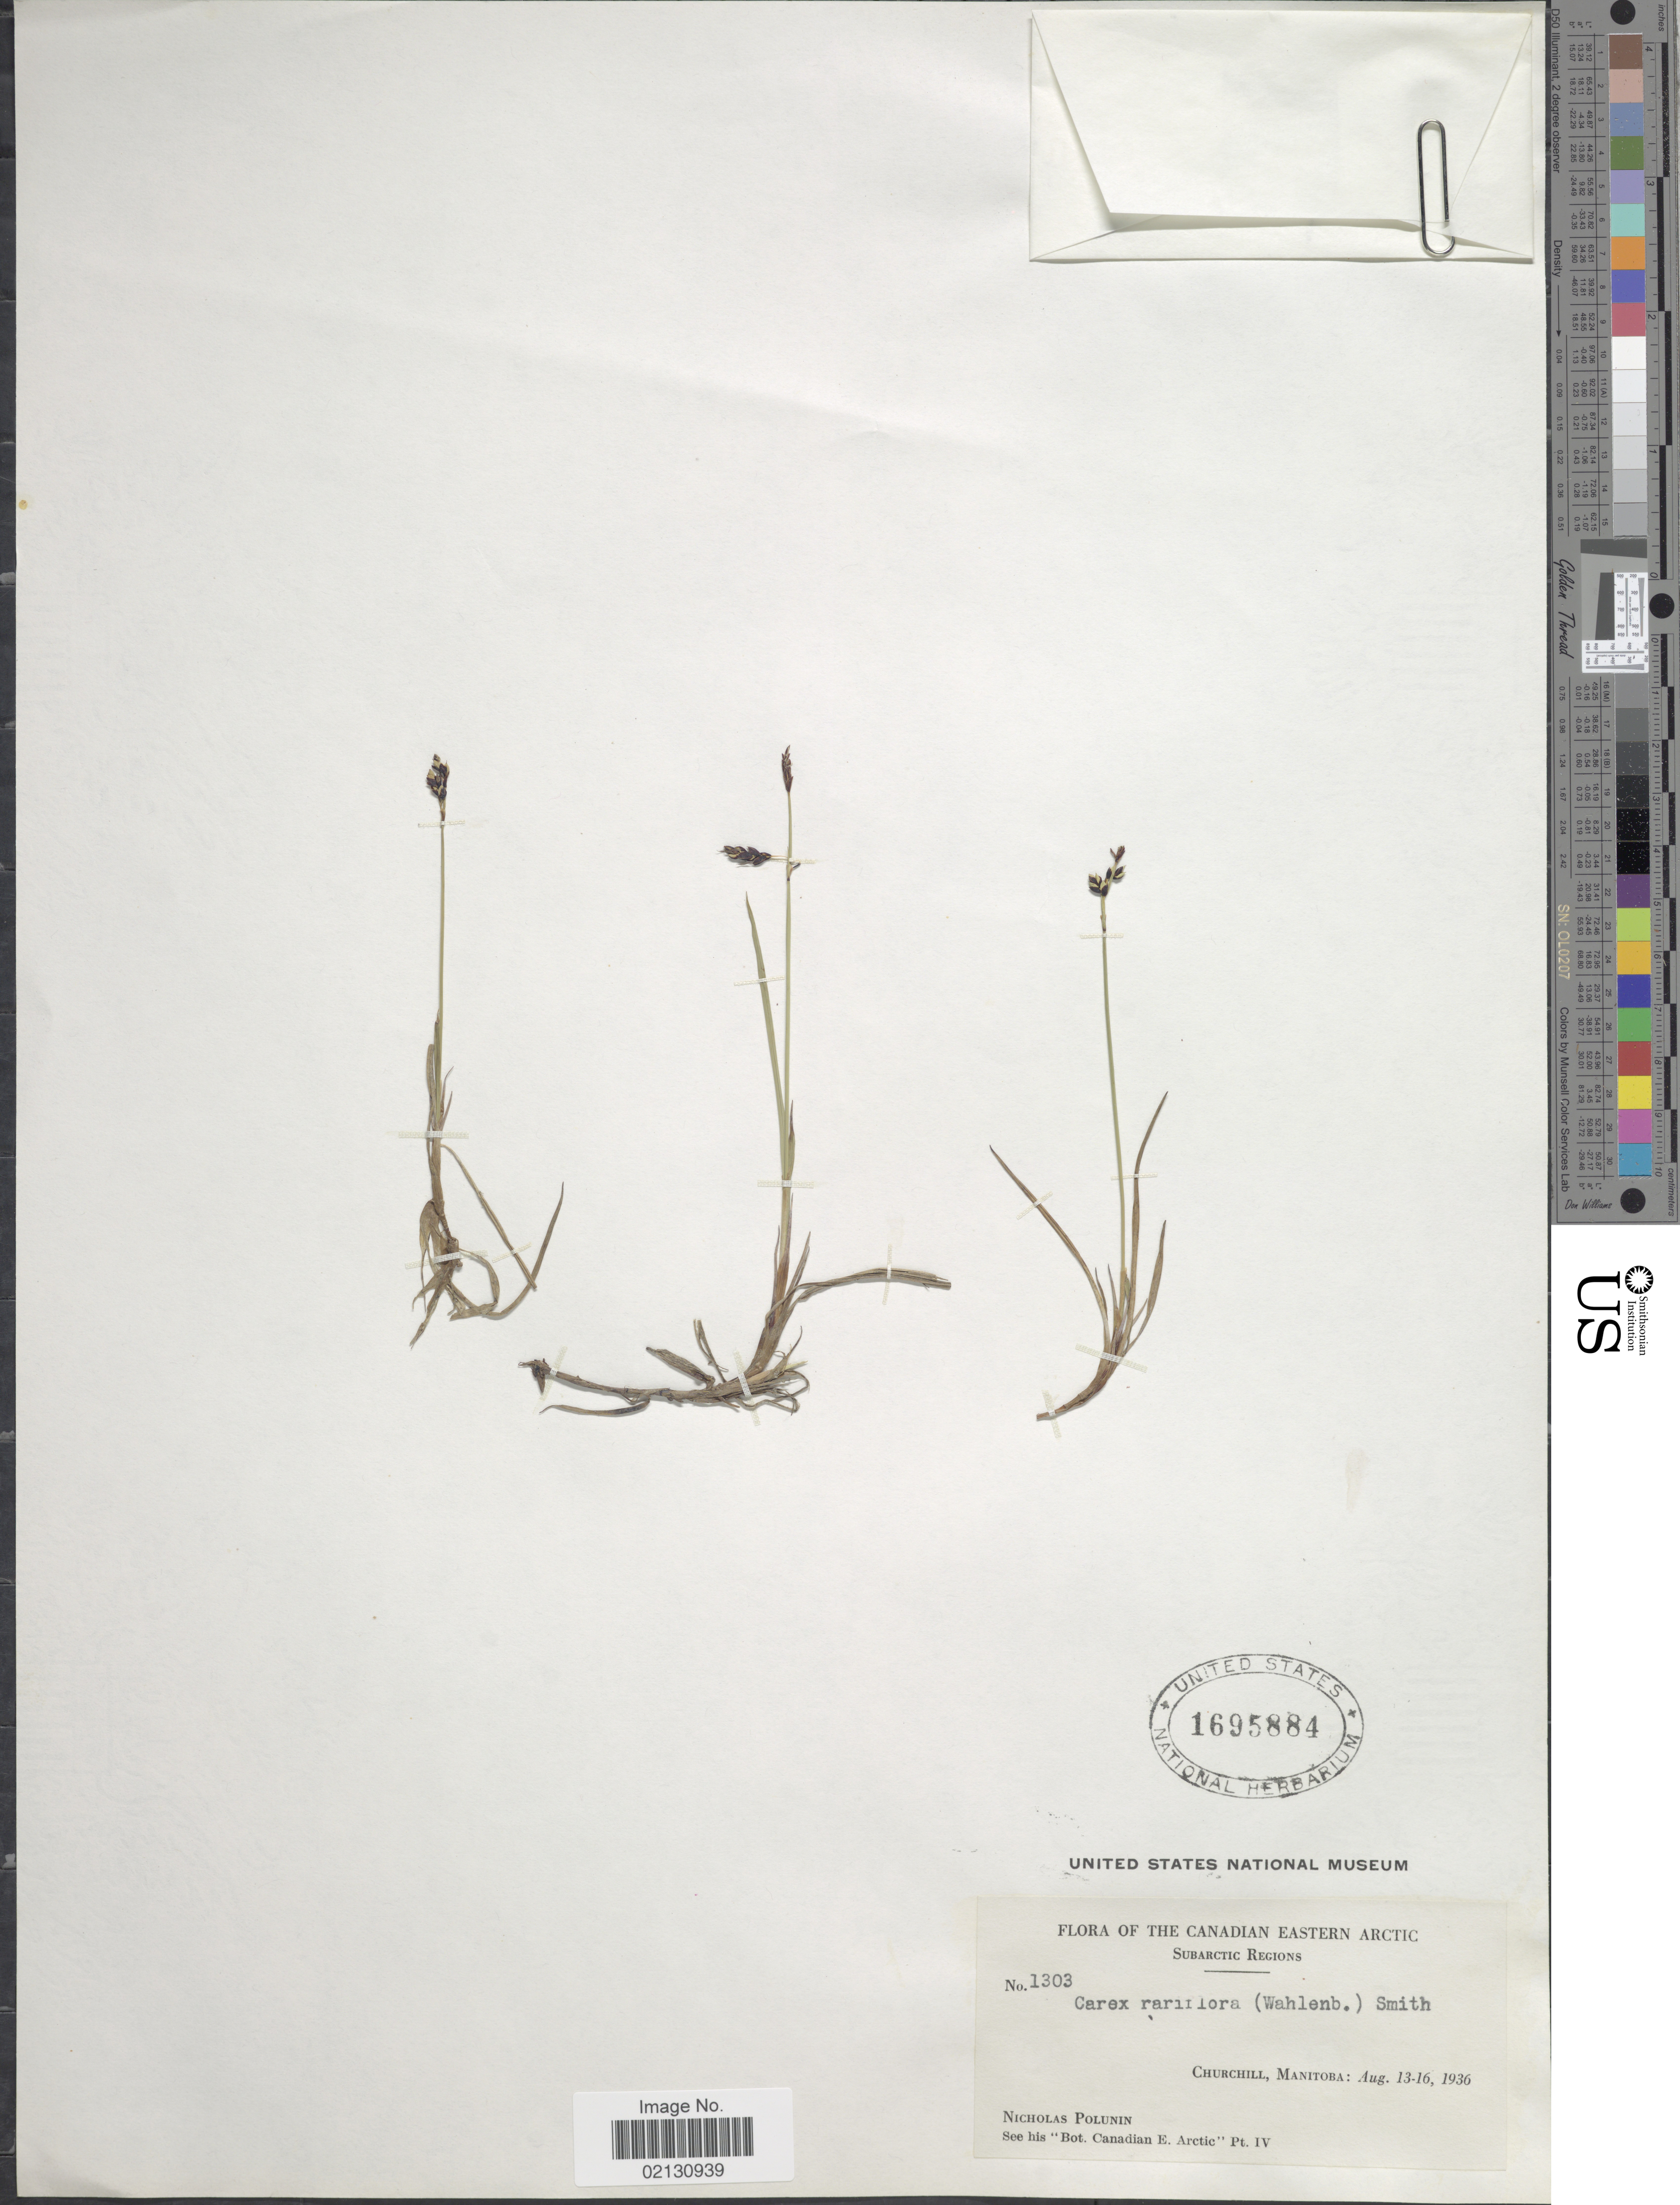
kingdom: Plantae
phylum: Tracheophyta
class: Liliopsida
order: Poales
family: Cyperaceae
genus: Carex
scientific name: Carex rariflora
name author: (Wahlenb.) Sm.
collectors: N. V. Polunin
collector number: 1303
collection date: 1936-08-13/1936-08-16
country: Canada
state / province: Manitoba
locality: Canadian Eastern Arctic. Subarctic Regions. Churchill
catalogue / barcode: US 1695884